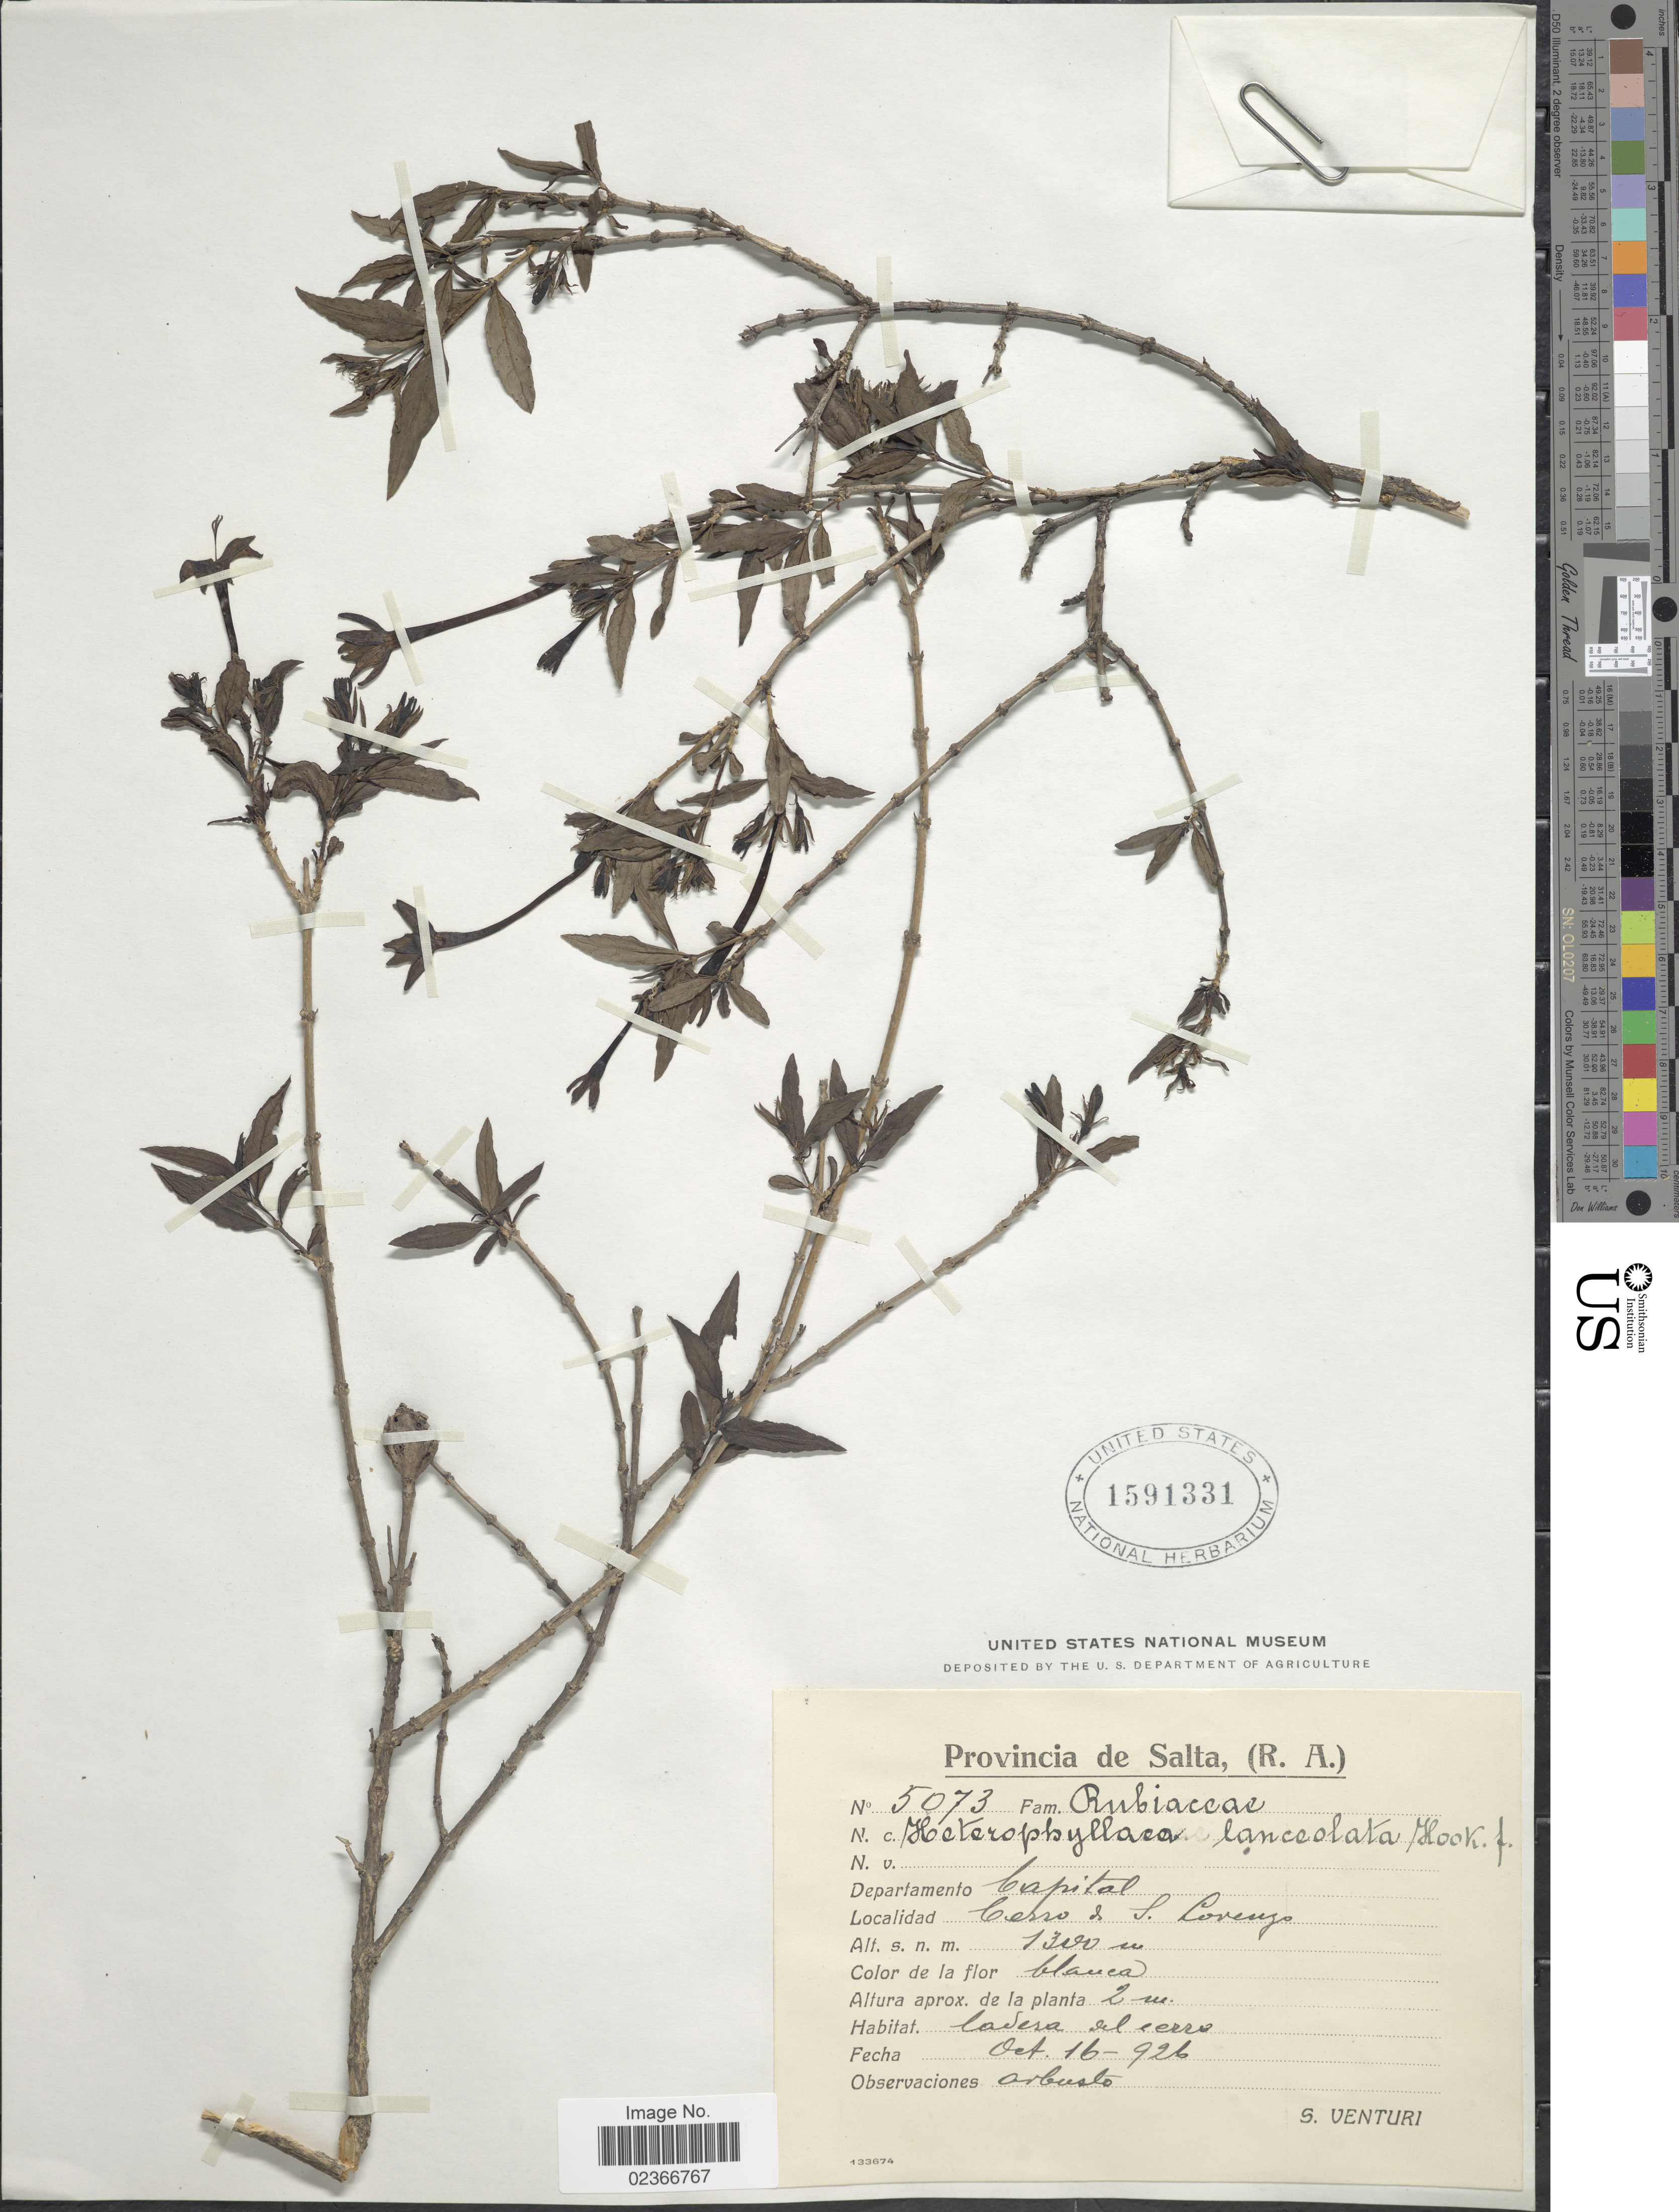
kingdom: Plantae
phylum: Tracheophyta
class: Magnoliopsida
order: Gentianales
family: Rubiaceae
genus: Heterophyllaea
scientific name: Heterophyllaea pustulata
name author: Hook. f.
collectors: S. Venturi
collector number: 5073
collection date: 1926-10-16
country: Argentina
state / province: Salta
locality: Provincia de Salta, (R. A.). Departamento Capital, Cerro de S. Lorenzo.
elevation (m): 1300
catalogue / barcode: US 1591331